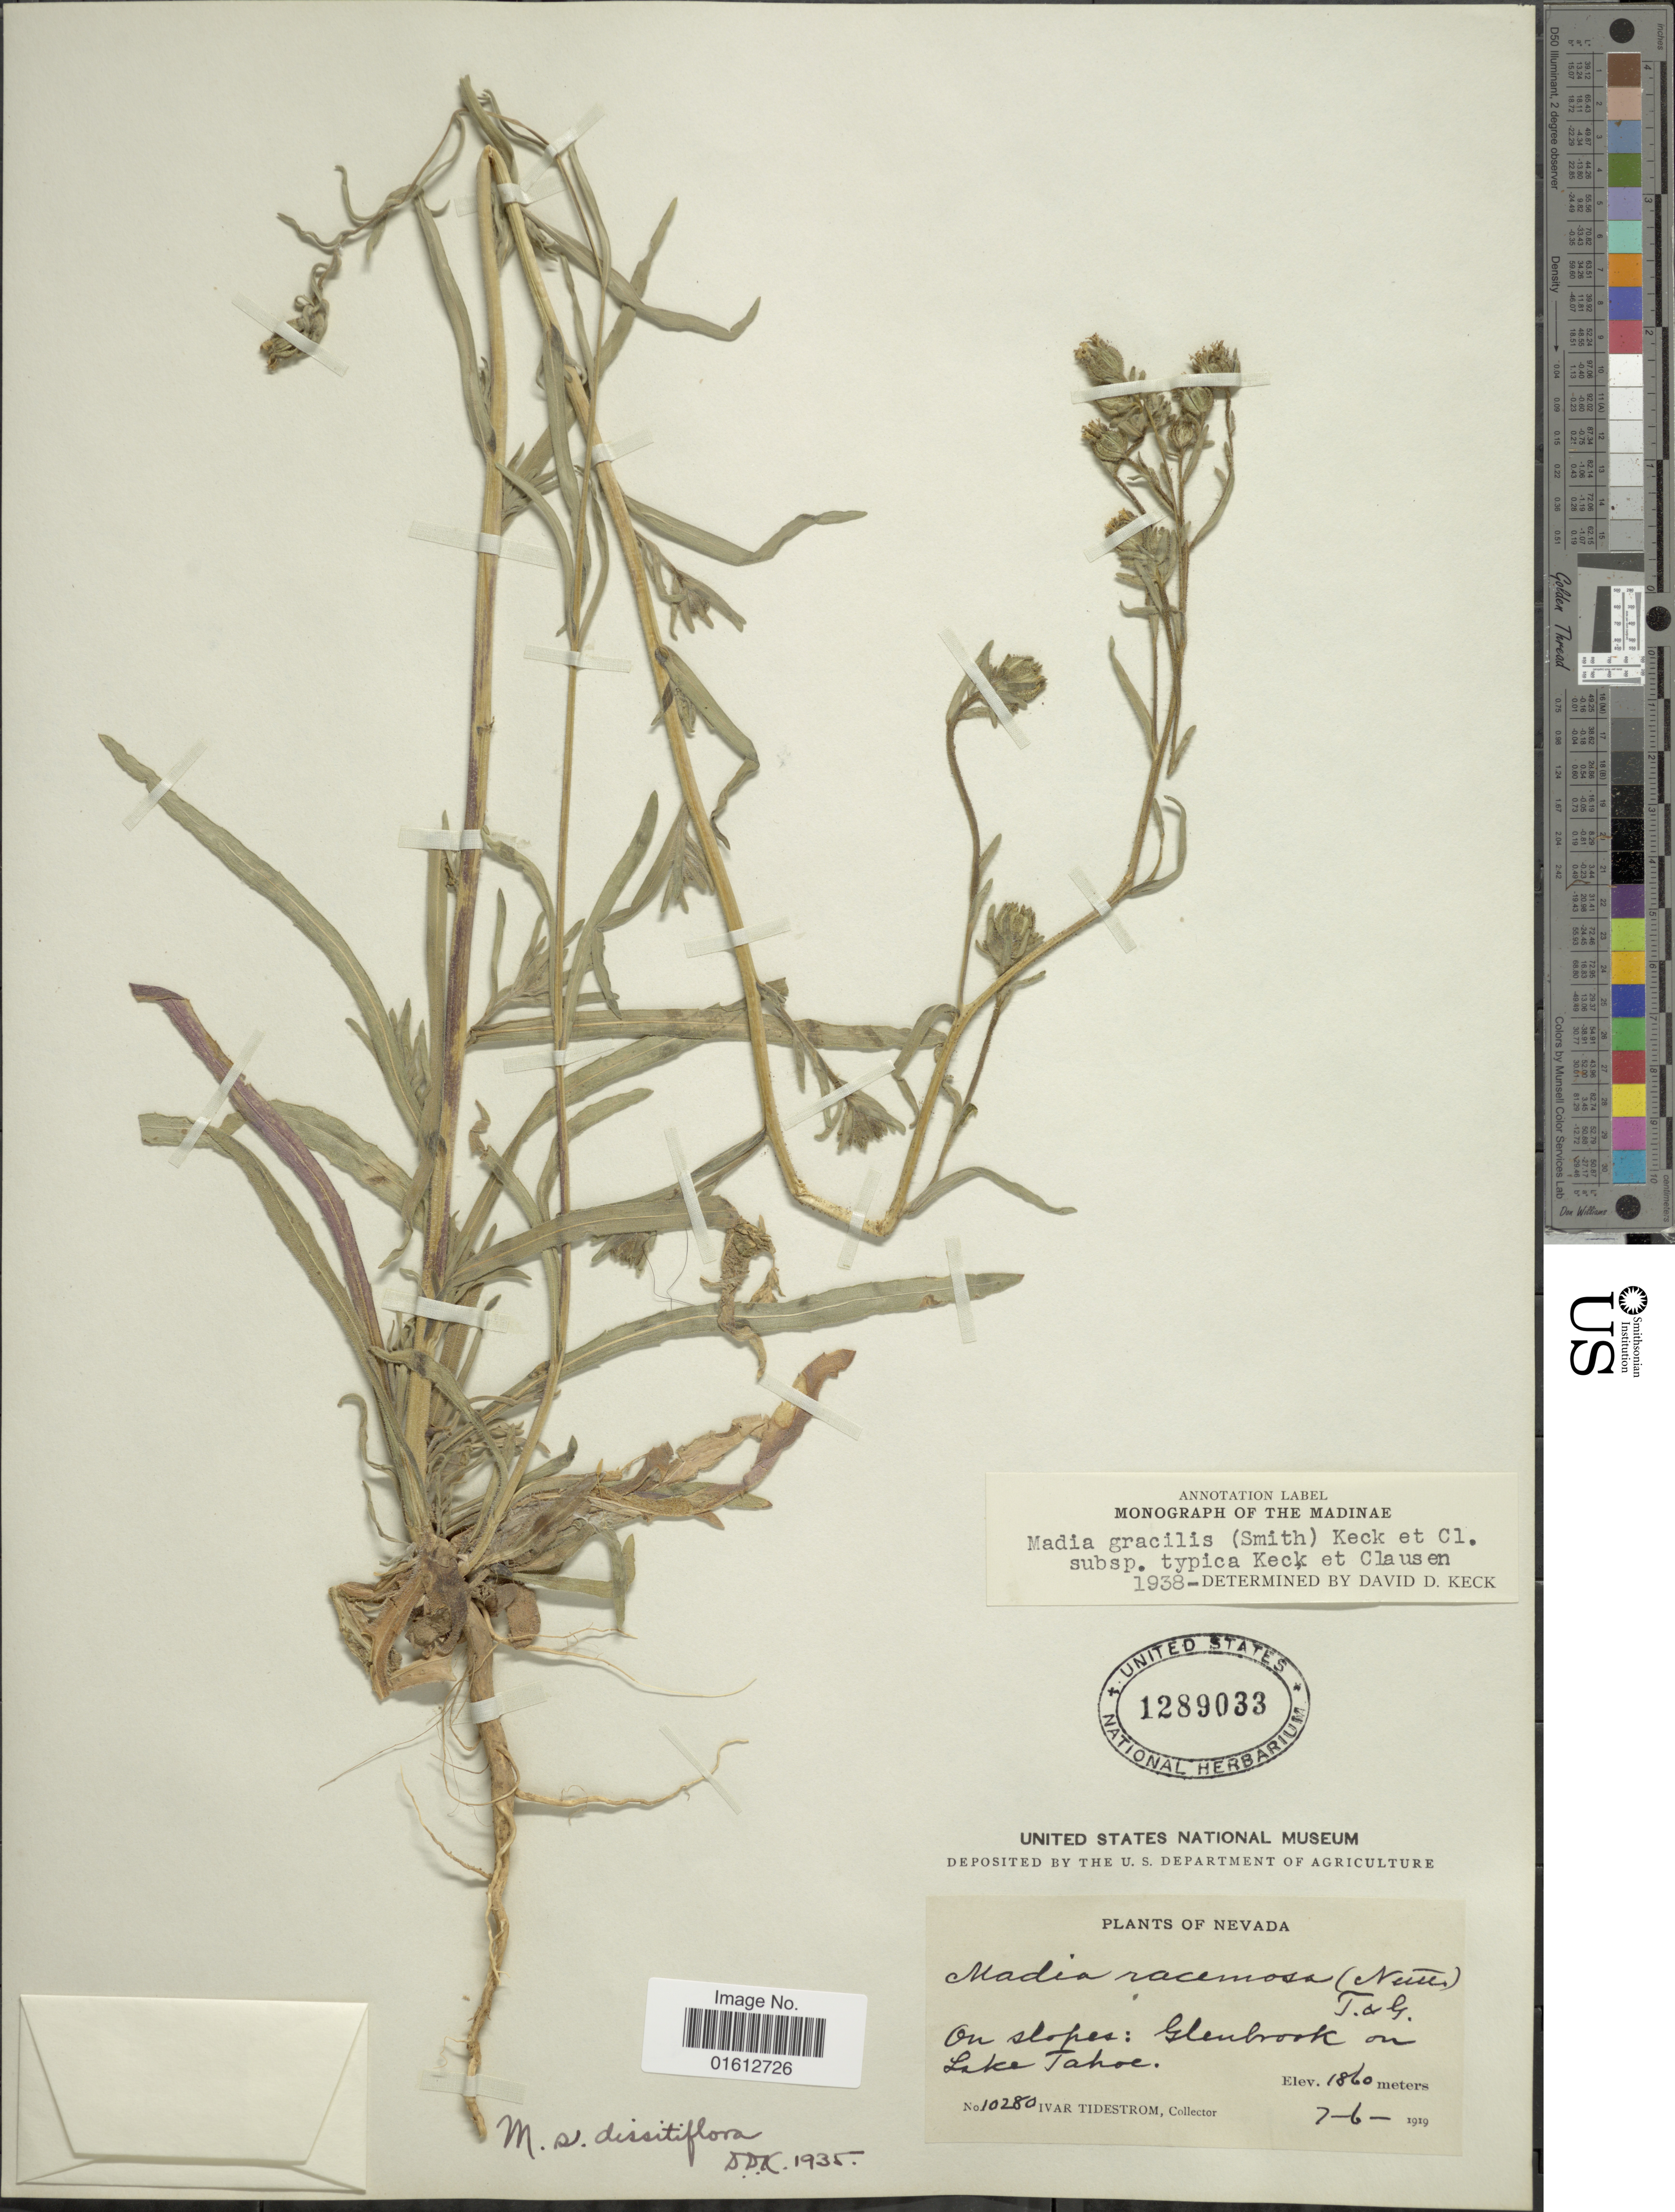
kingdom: Plantae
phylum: Tracheophyta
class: Magnoliopsida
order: Asterales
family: Asteraceae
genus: Madia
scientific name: Madia gracilis subsp. gracilis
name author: (Sm.) D.D. Keck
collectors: I. F. Tidestrom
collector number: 10280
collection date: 1919-07-06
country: United States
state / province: Nevada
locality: On slopes: Glenbrook on Lake Tahoe.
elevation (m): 1860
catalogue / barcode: US 1289033